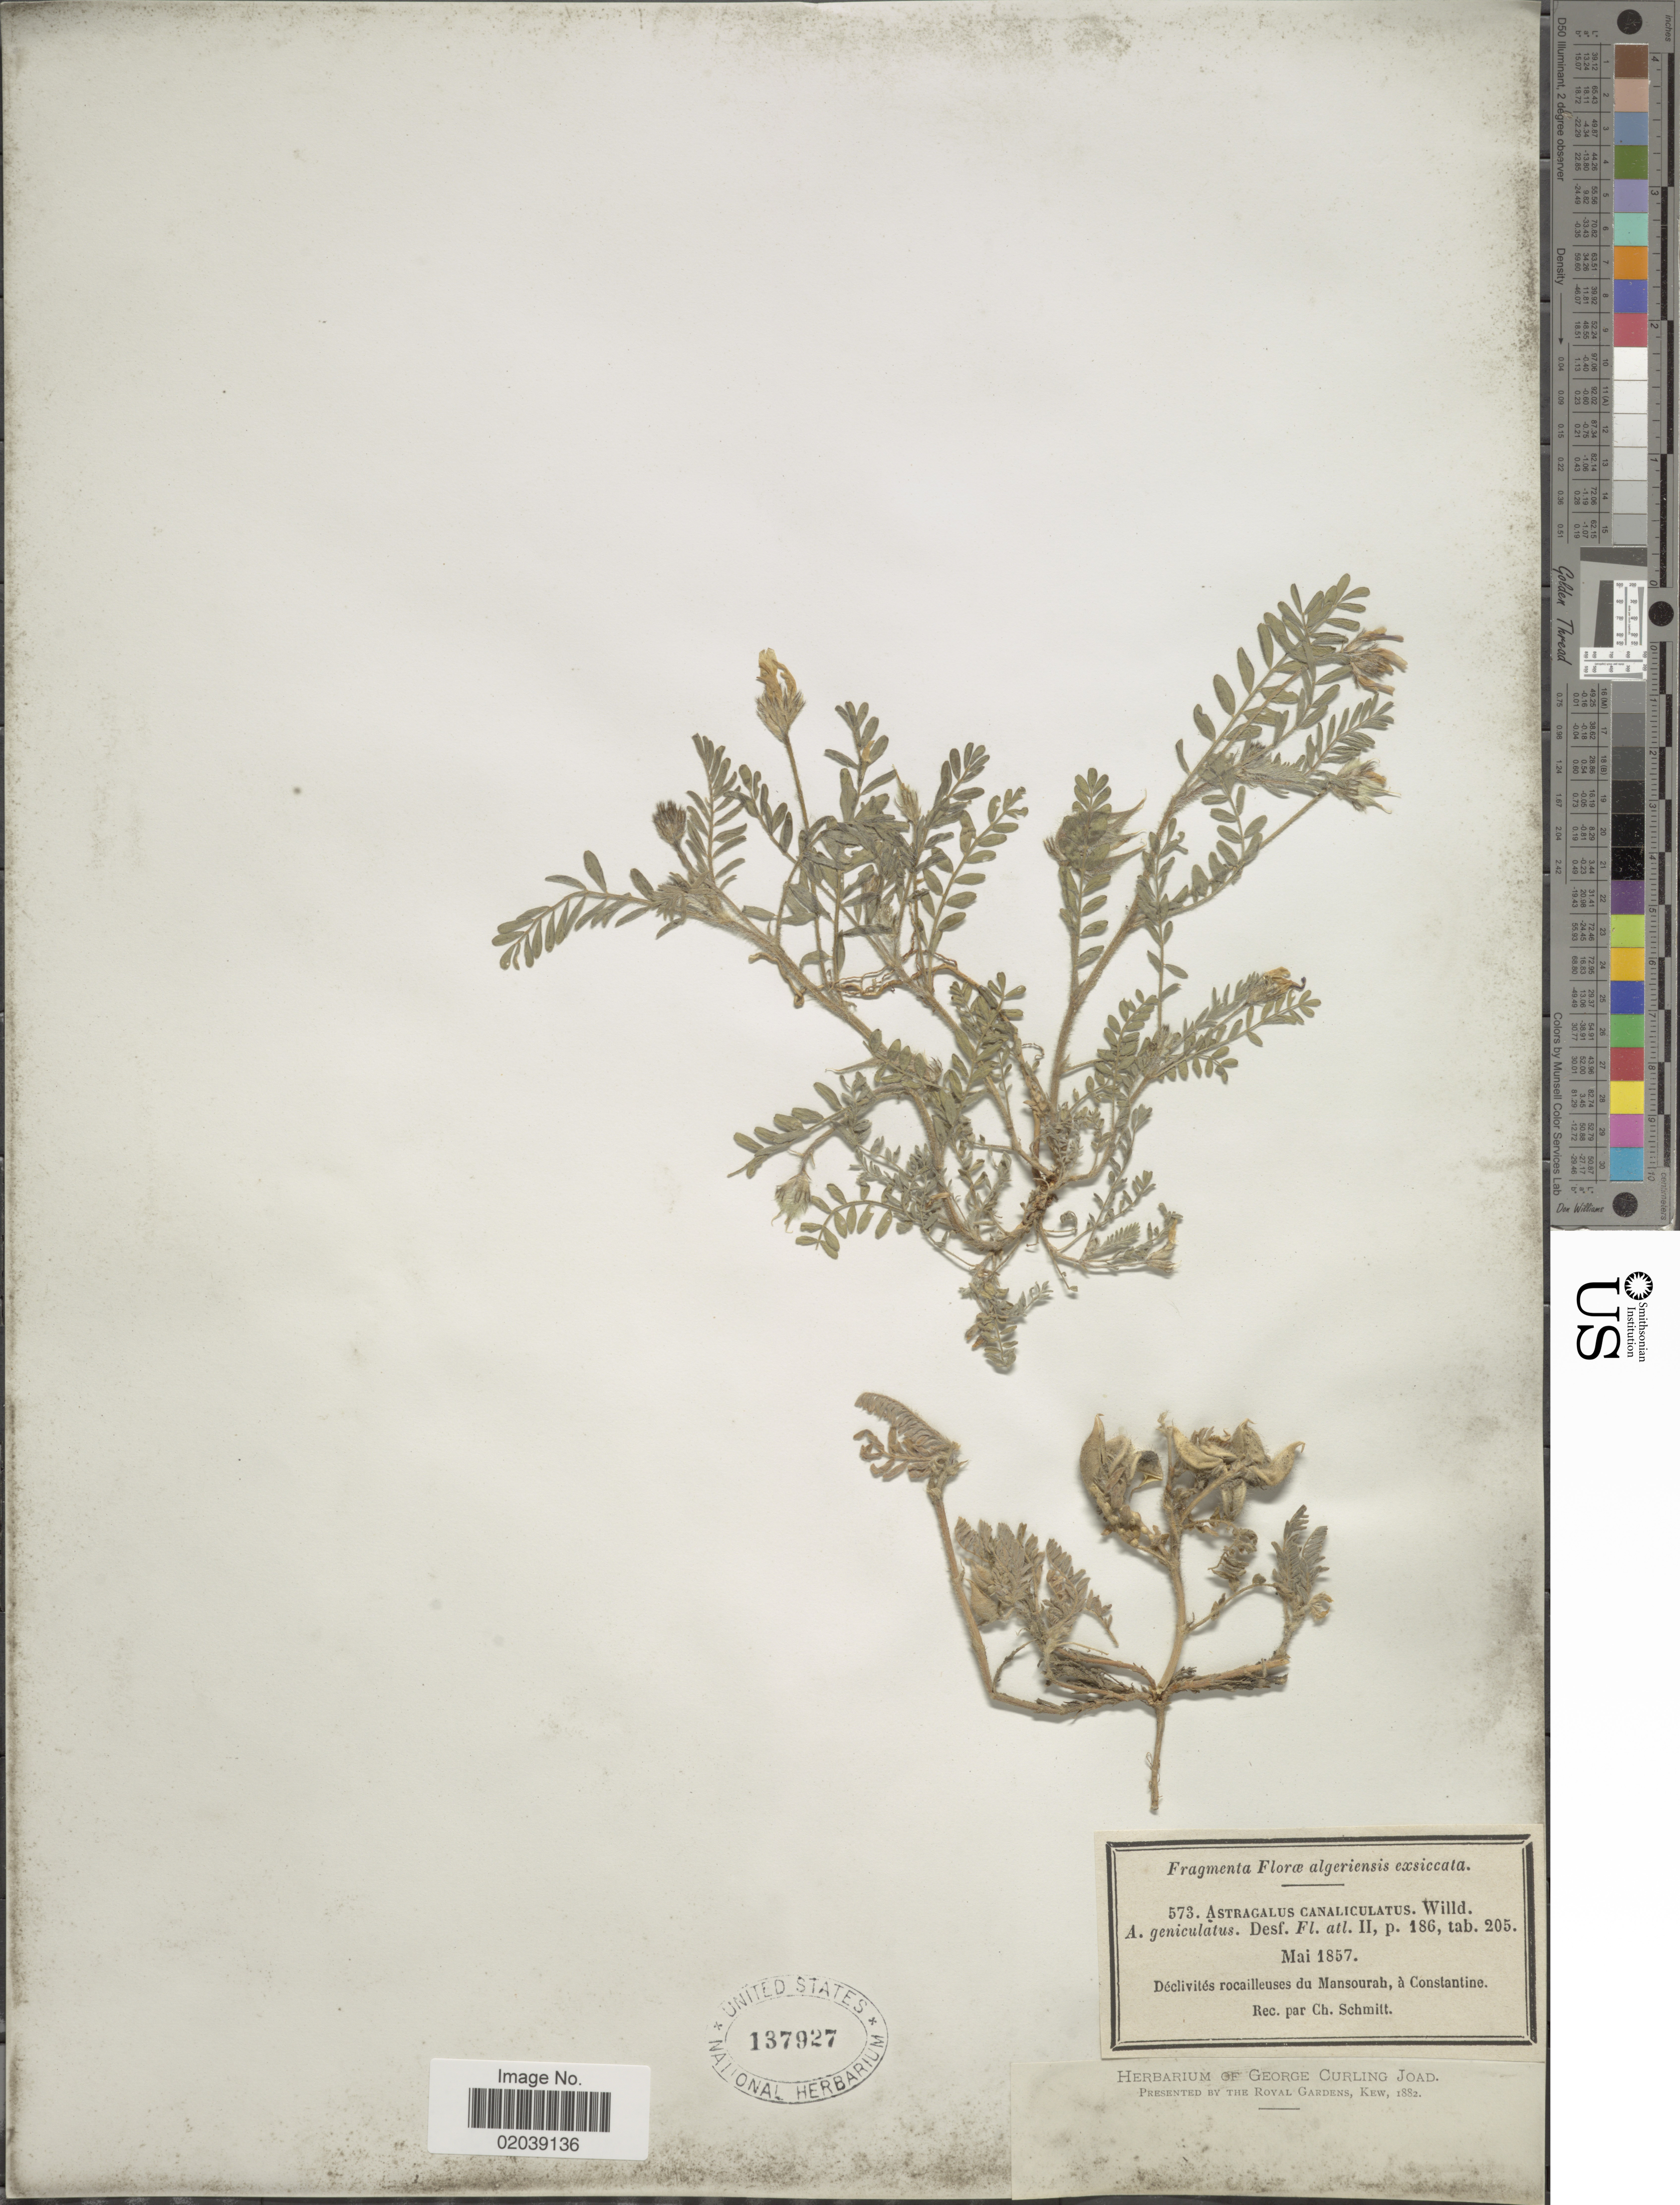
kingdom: Plantae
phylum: Tracheophyta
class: Magnoliopsida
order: Fabales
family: Fabaceae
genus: Astragalus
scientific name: Astragalus canaliculatus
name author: Willd.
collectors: C. Schmitt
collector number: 573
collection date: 1857-05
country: Algeria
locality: Alegeriensis exsiccata. Declivites rocailleuses du Mansourah, a Constantine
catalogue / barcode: US 137927